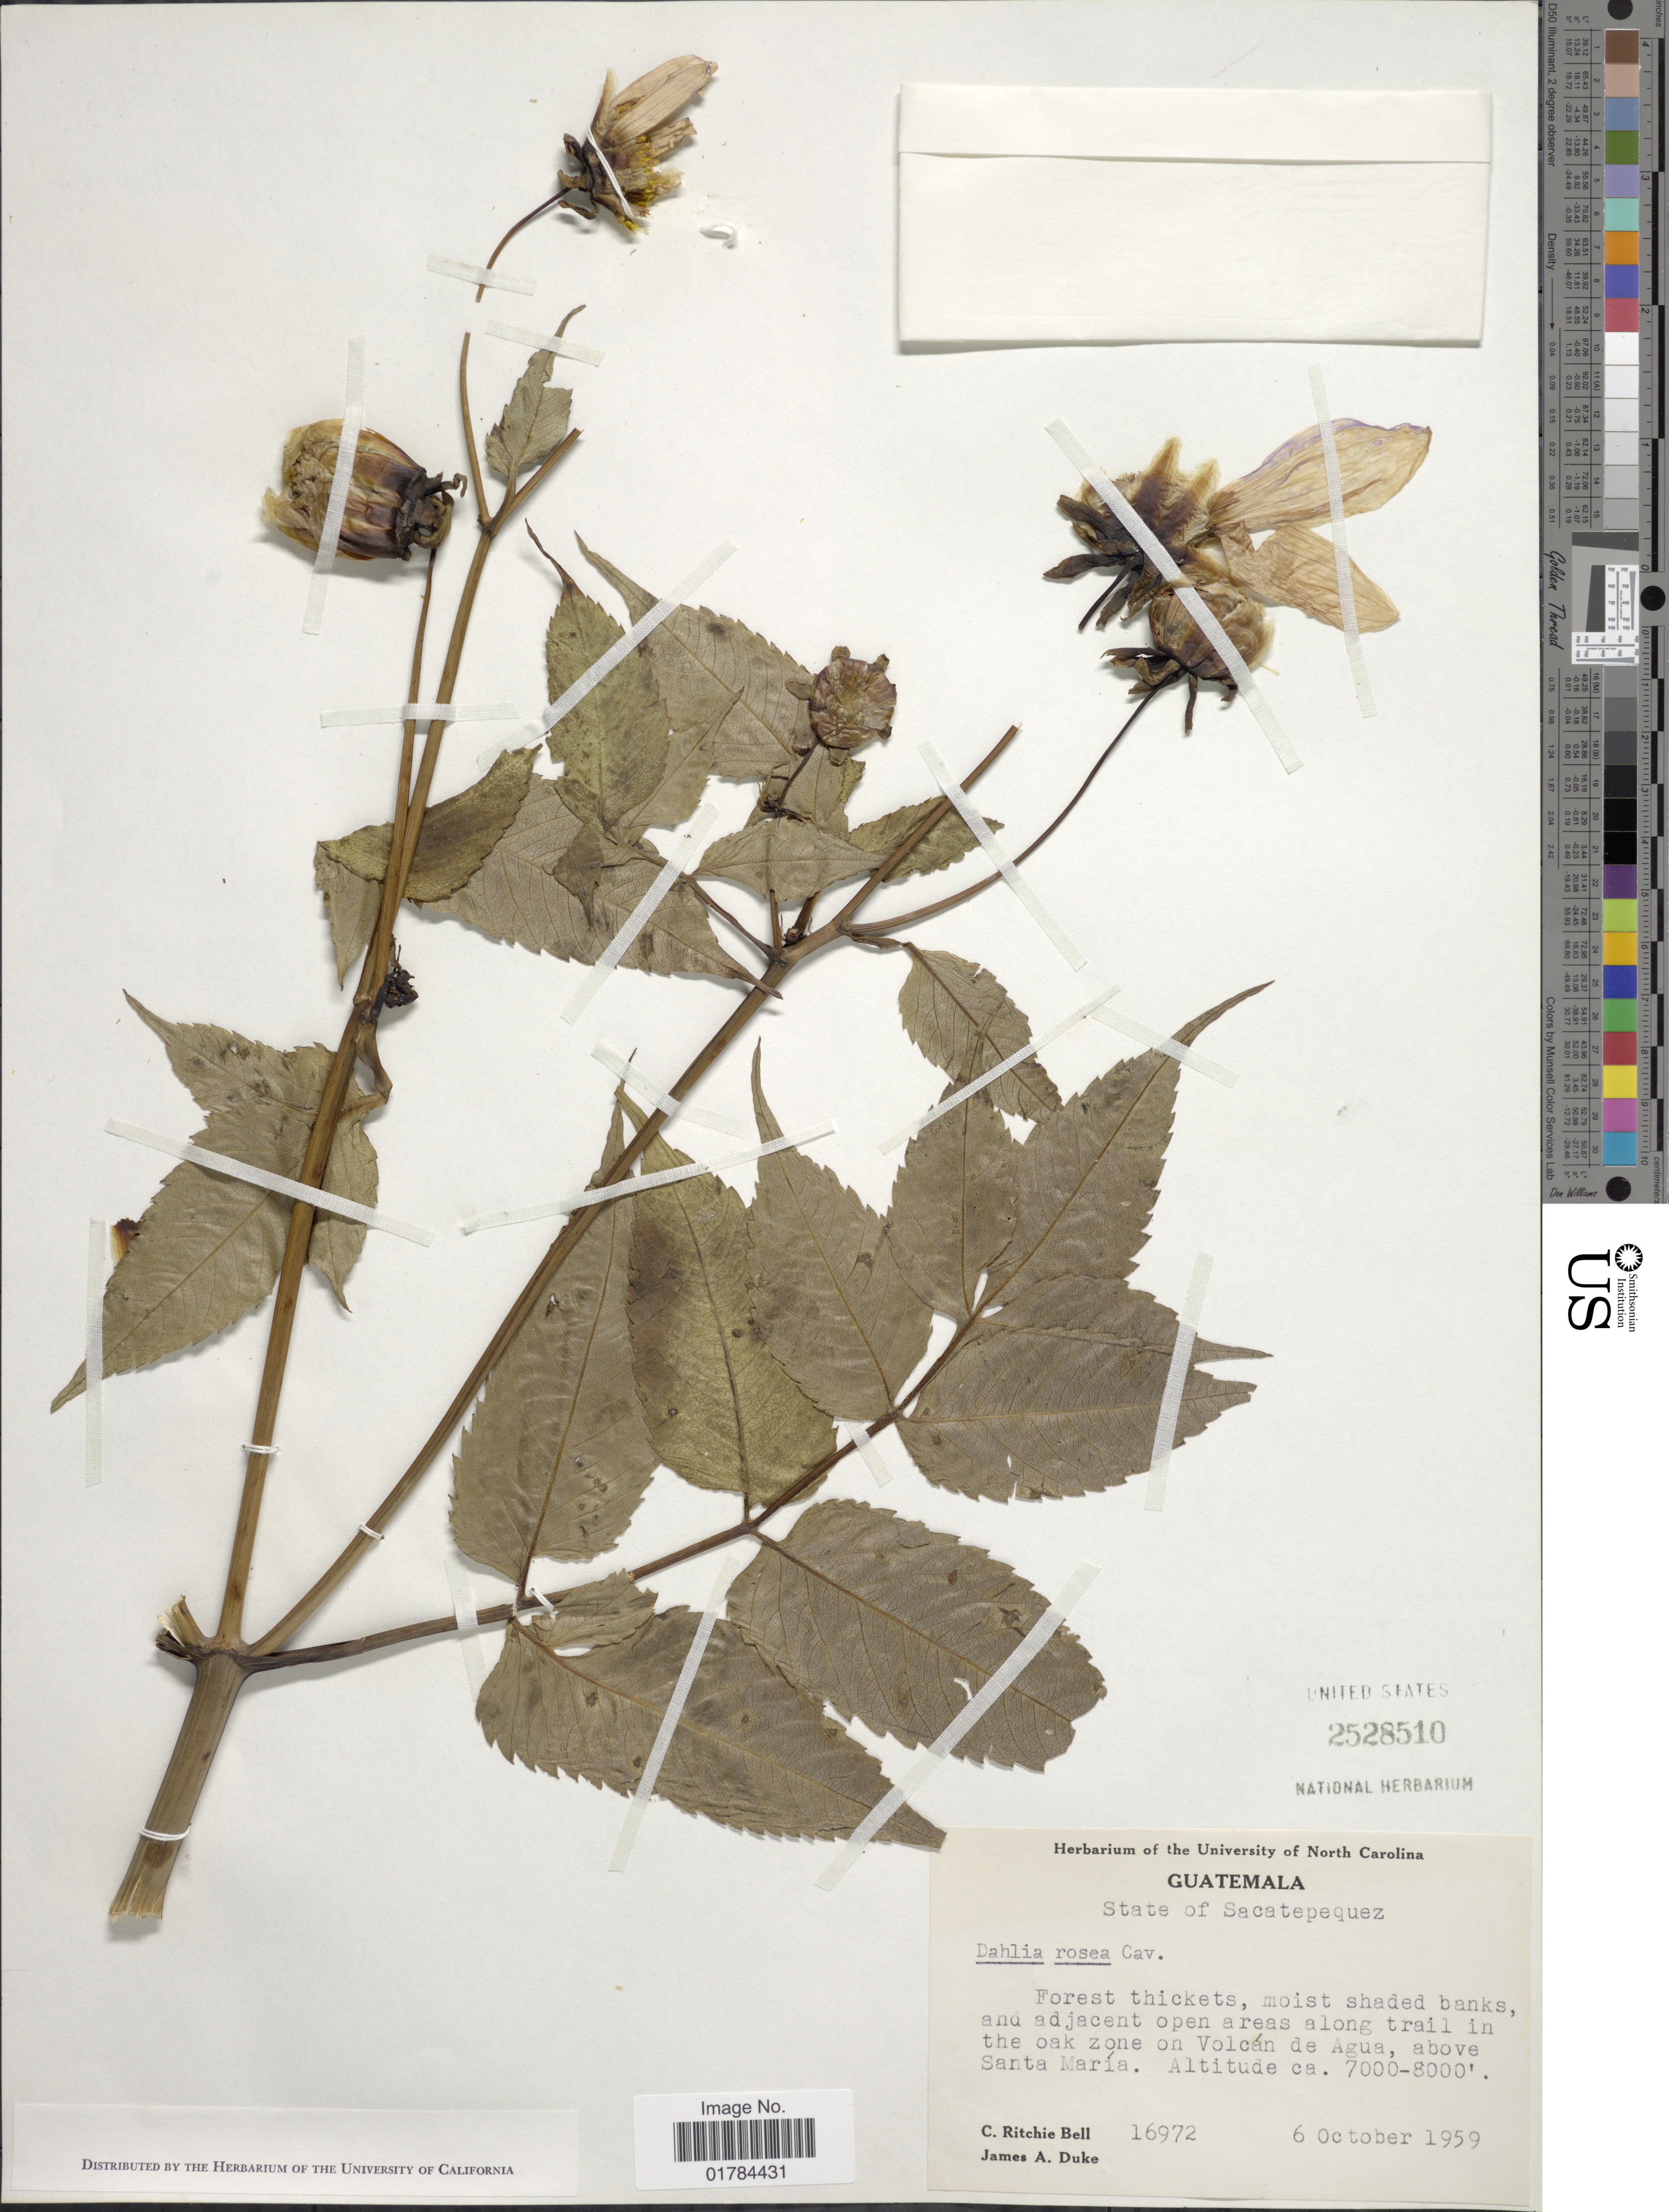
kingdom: Plantae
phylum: Tracheophyta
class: Magnoliopsida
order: Asterales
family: Asteraceae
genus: Dahlia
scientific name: Dahlia pinnata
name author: Cav.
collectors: C. R. Bell & J. A. Duke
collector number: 16972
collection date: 1959-10-06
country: Guatemala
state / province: Sacatepéquez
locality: Along trail in the oak zone on Volcan de Agua, above Santa Maria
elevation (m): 2134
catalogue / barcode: US 2528510